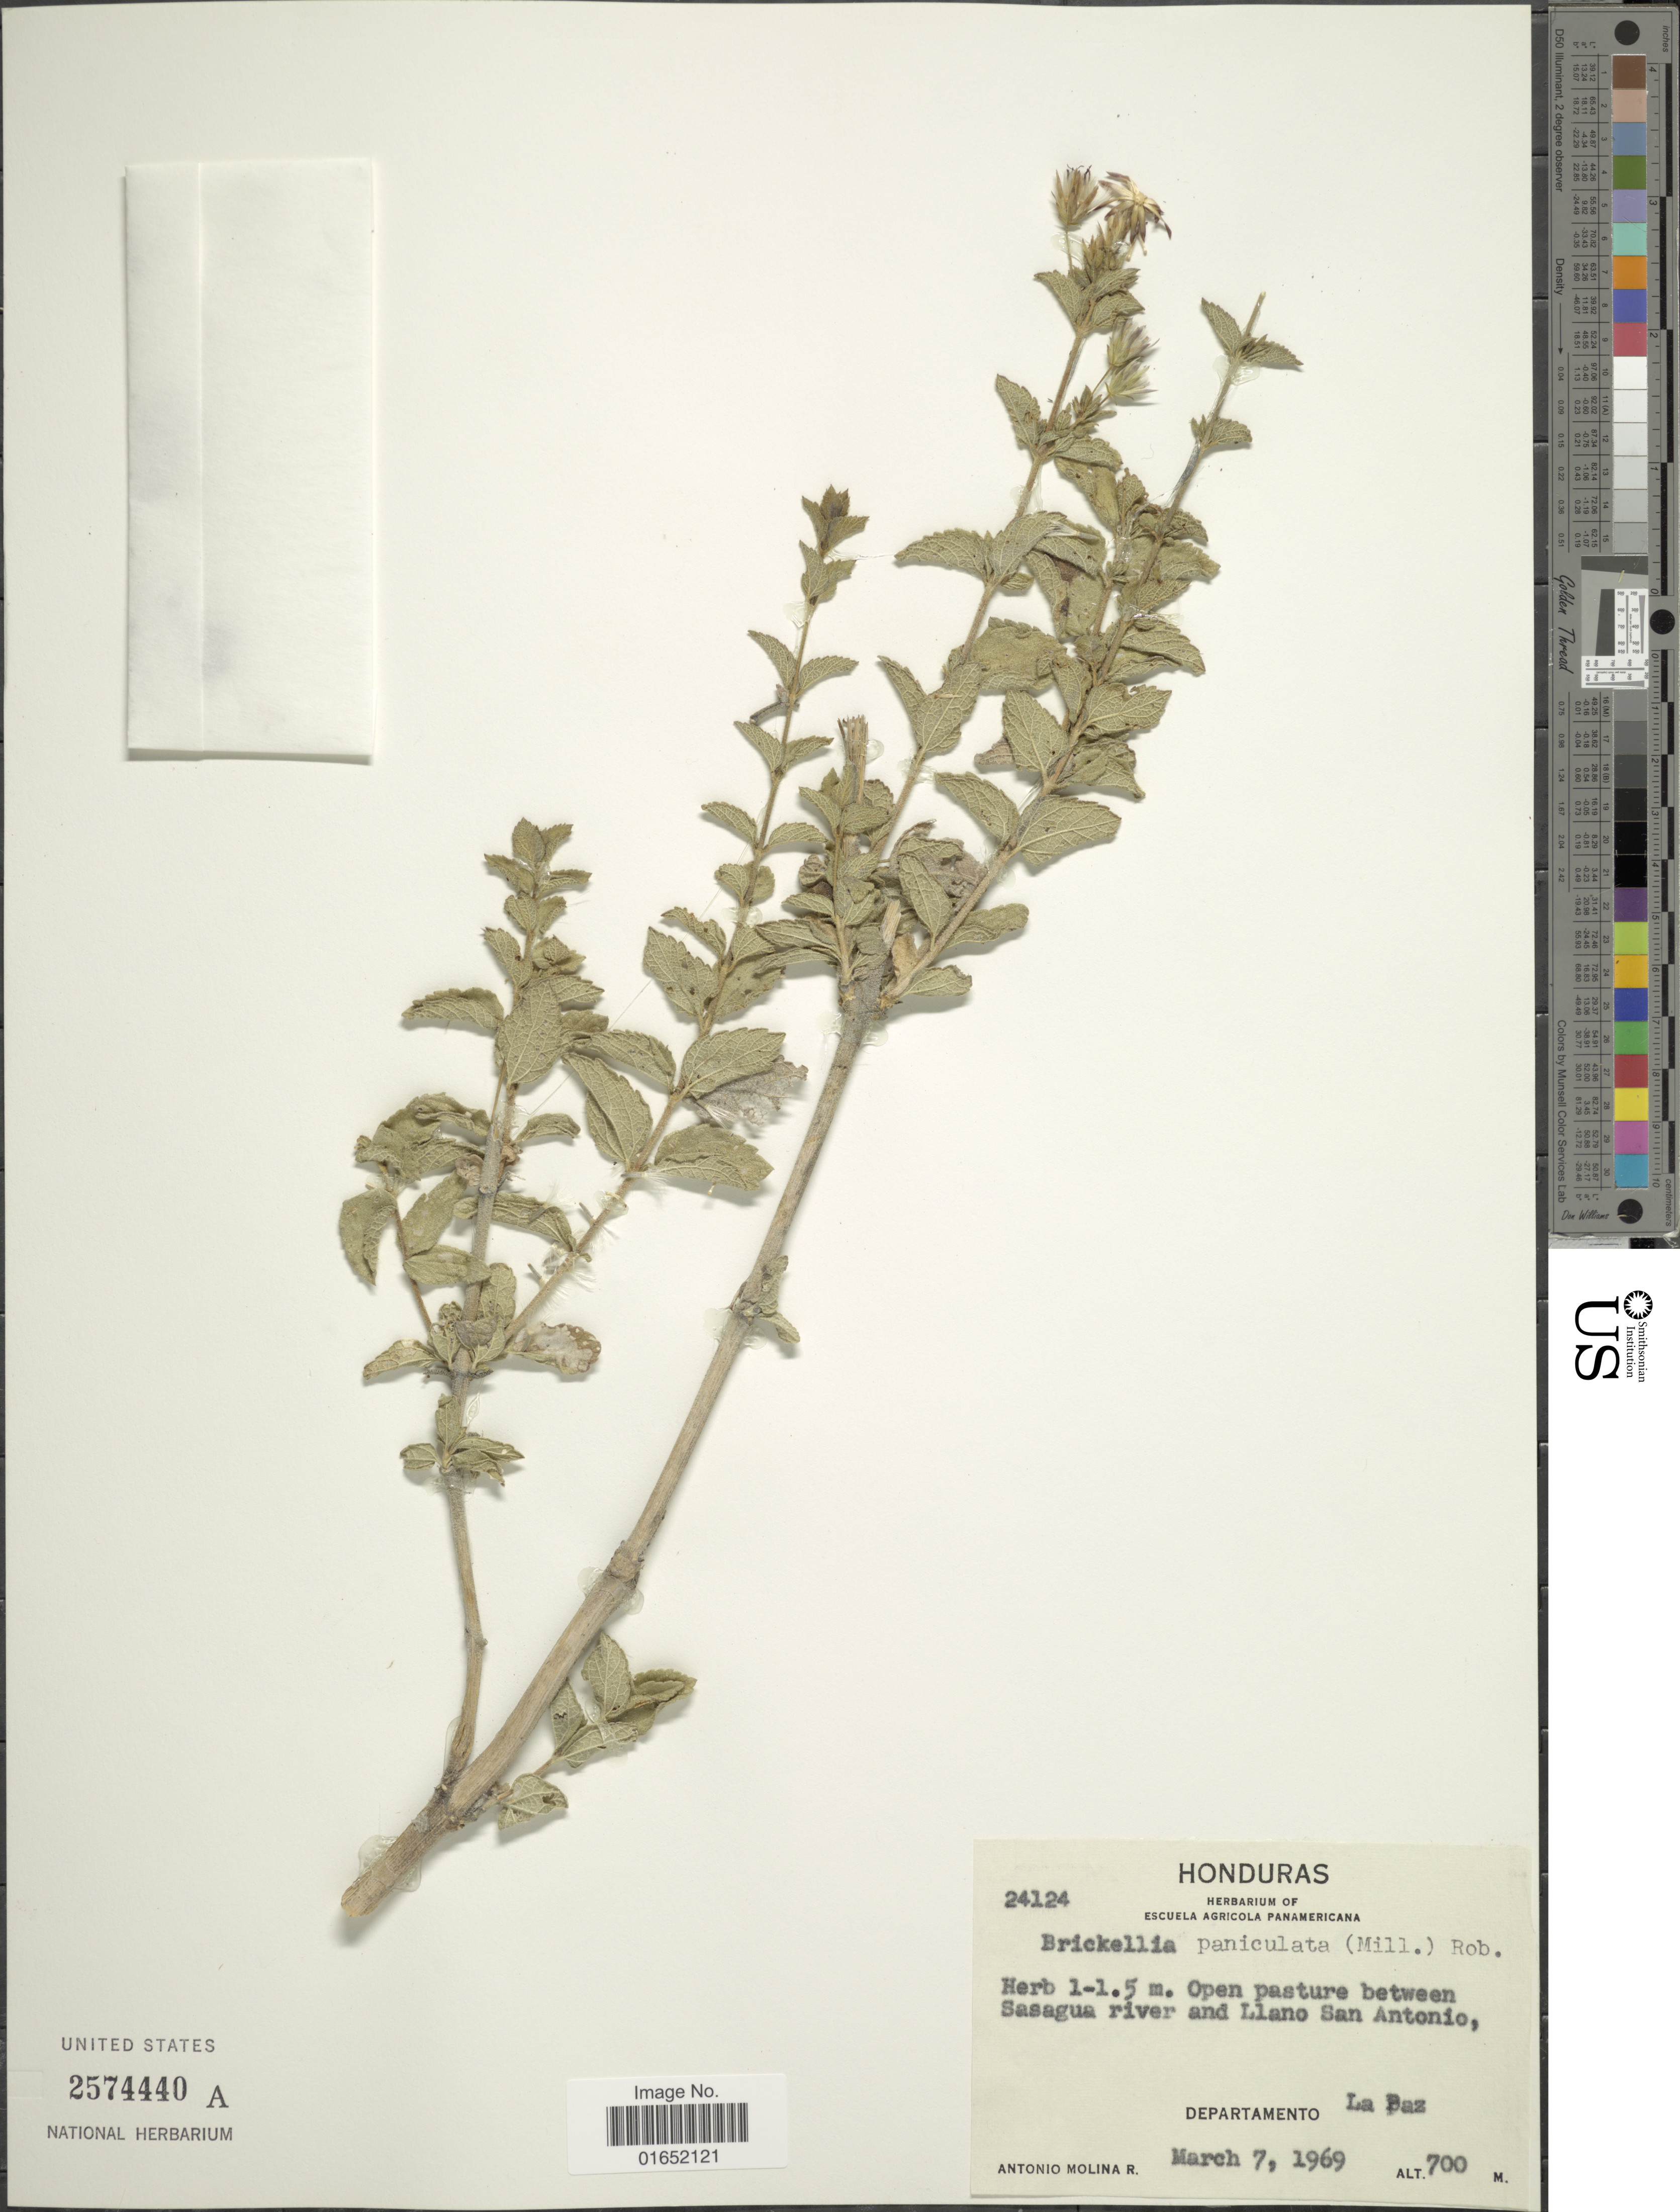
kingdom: Plantae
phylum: Tracheophyta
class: Magnoliopsida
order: Asterales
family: Asteraceae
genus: Brickellia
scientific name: Brickellia paniculata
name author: (Mill.) B.L. Rob.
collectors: A. Molina R.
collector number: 24124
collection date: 1969-03-07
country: Honduras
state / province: La Paz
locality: Open pasture between Sasgua river and Llano San Antonio, Departamento La Paz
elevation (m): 700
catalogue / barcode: US 2574440A